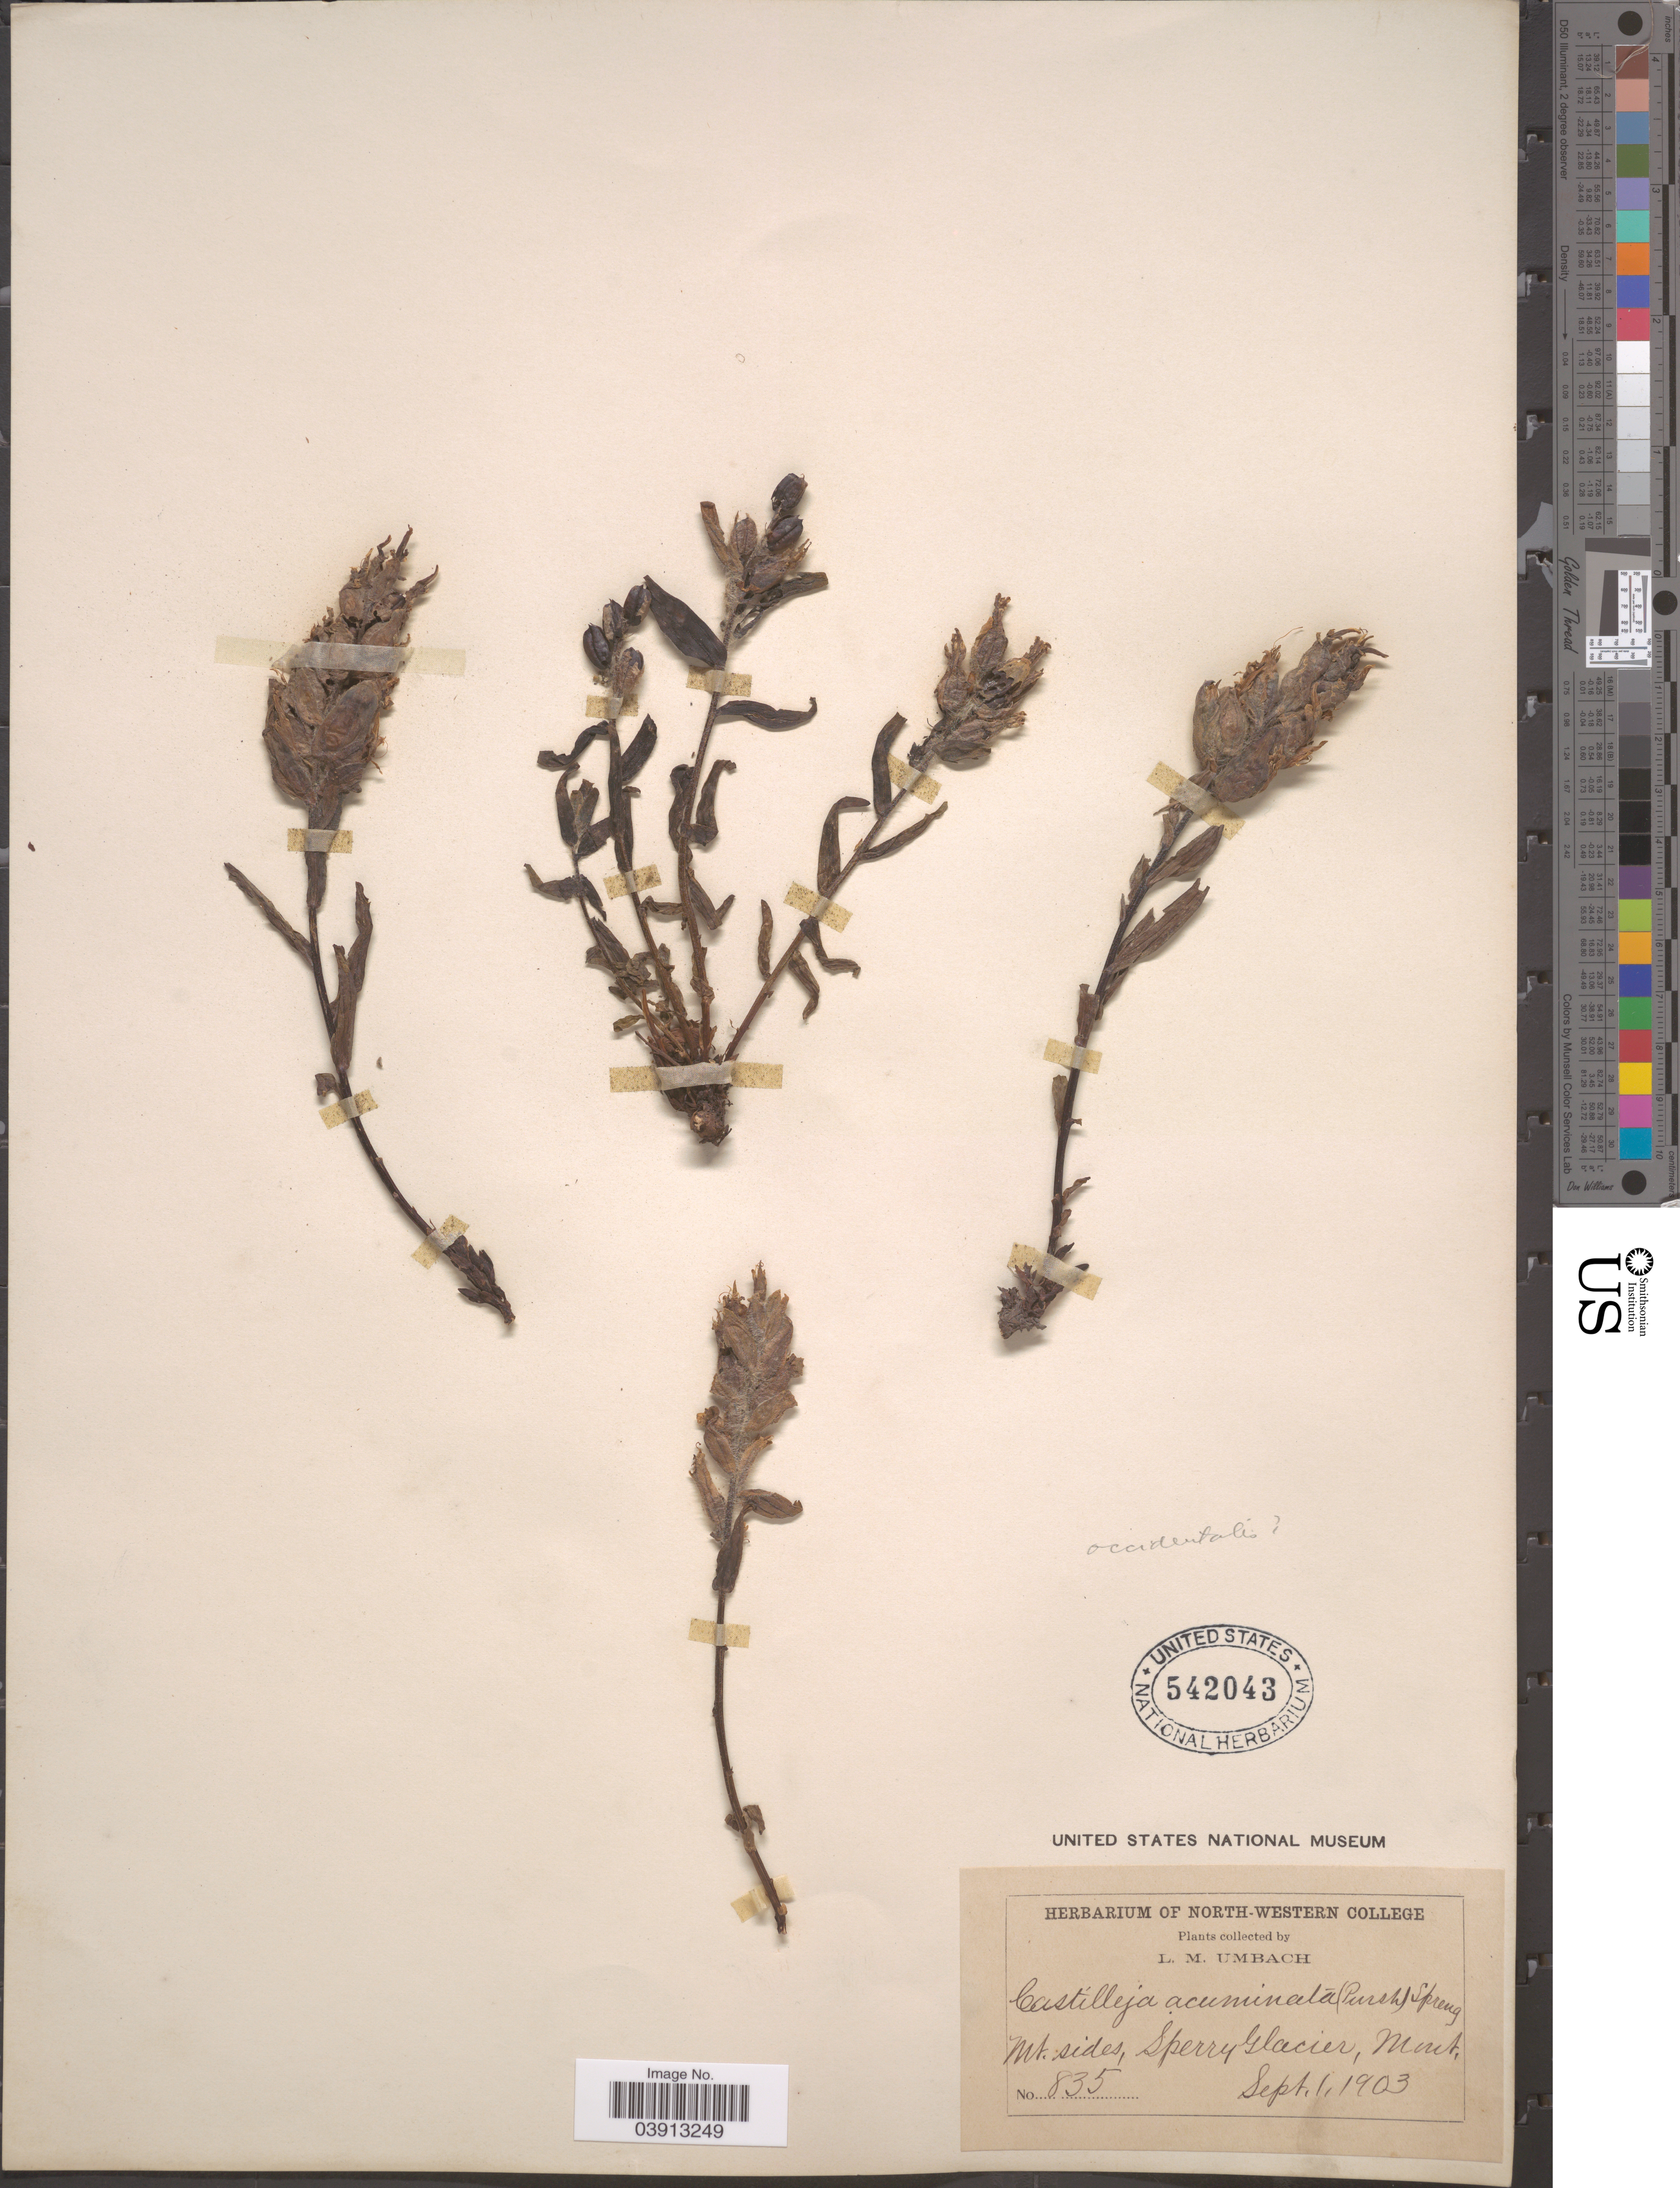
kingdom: Plantae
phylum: Tracheophyta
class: Magnoliopsida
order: Lamiales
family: Orobanchaceae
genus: Castilleja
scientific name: Castilleja occidentalis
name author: Torr.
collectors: L. M. Umbach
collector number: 835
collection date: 1903-09-01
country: United States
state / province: Montana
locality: Mt. sides, Sperry Glacier.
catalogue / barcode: US 542043